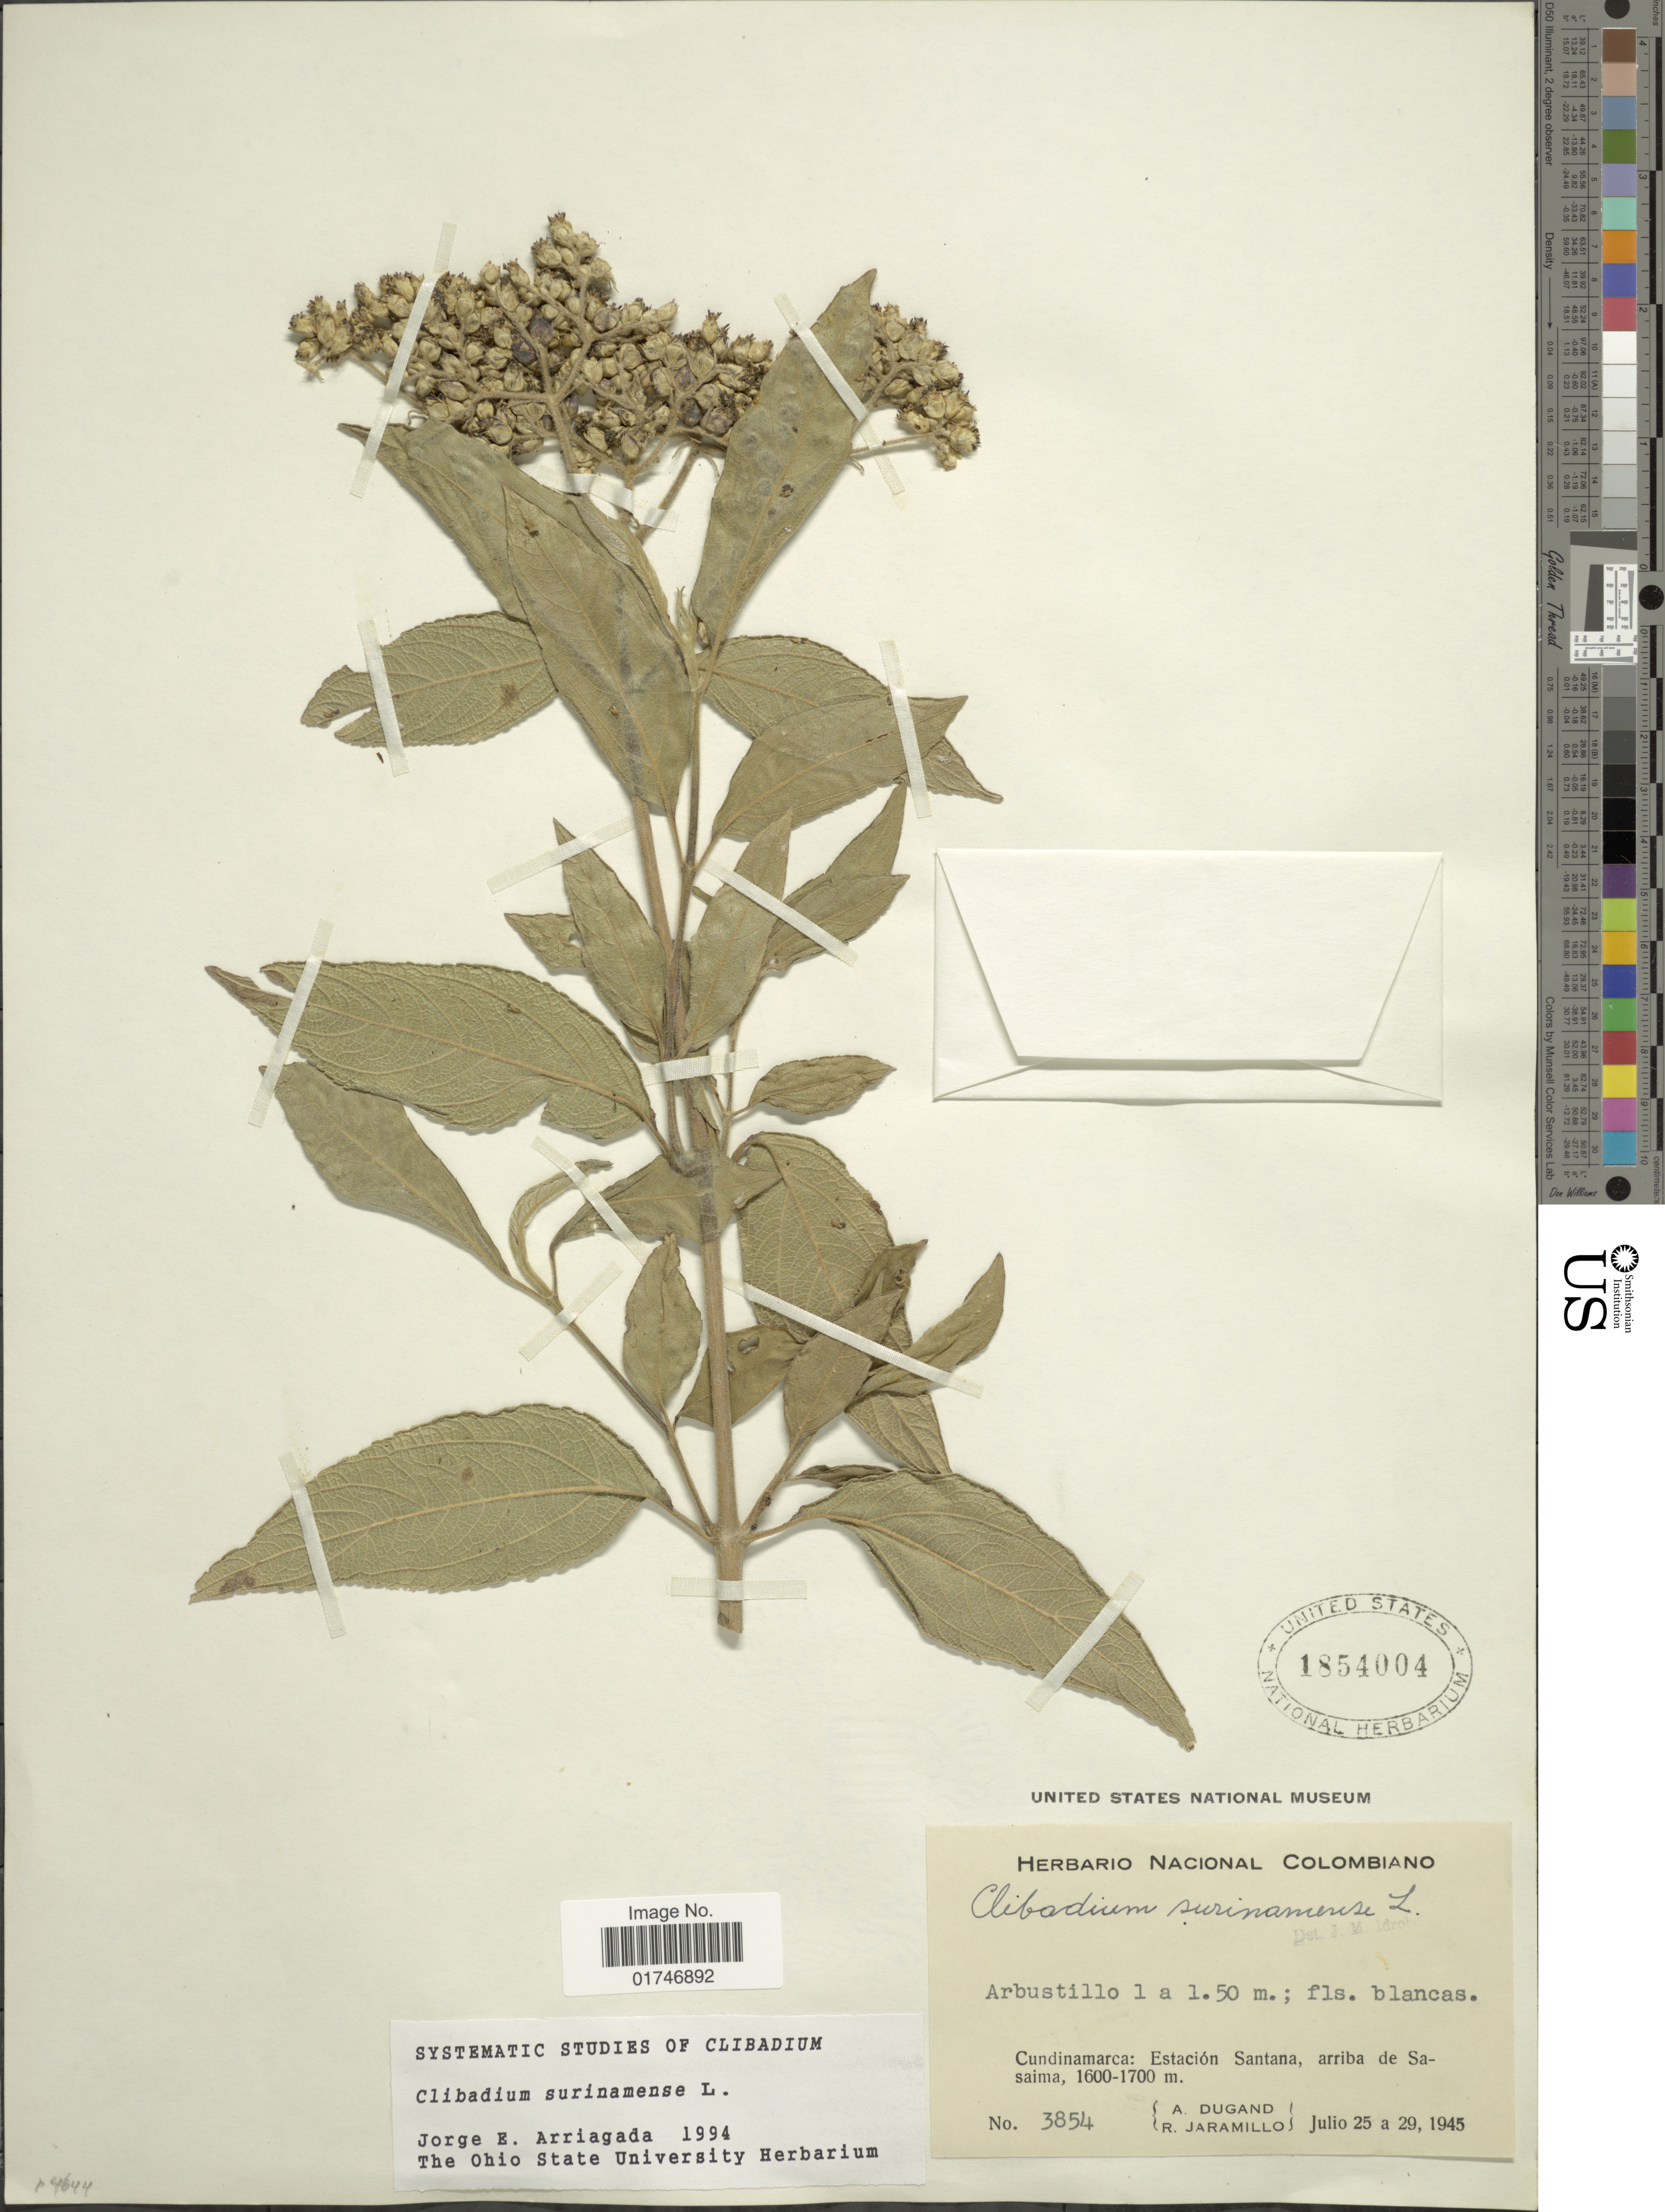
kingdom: Plantae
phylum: Tracheophyta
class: Magnoliopsida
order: Asterales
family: Asteraceae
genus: Clibadium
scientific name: Clibadium surinamense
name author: L.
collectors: A. Dugand & R. Jaramillo M.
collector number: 3854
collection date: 1945-07-25/1945-07-29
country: Colombia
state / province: Cundinamarca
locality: Cundinamarca: Estación Santana, arriba de Sasaima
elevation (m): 1600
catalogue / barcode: US 1854004